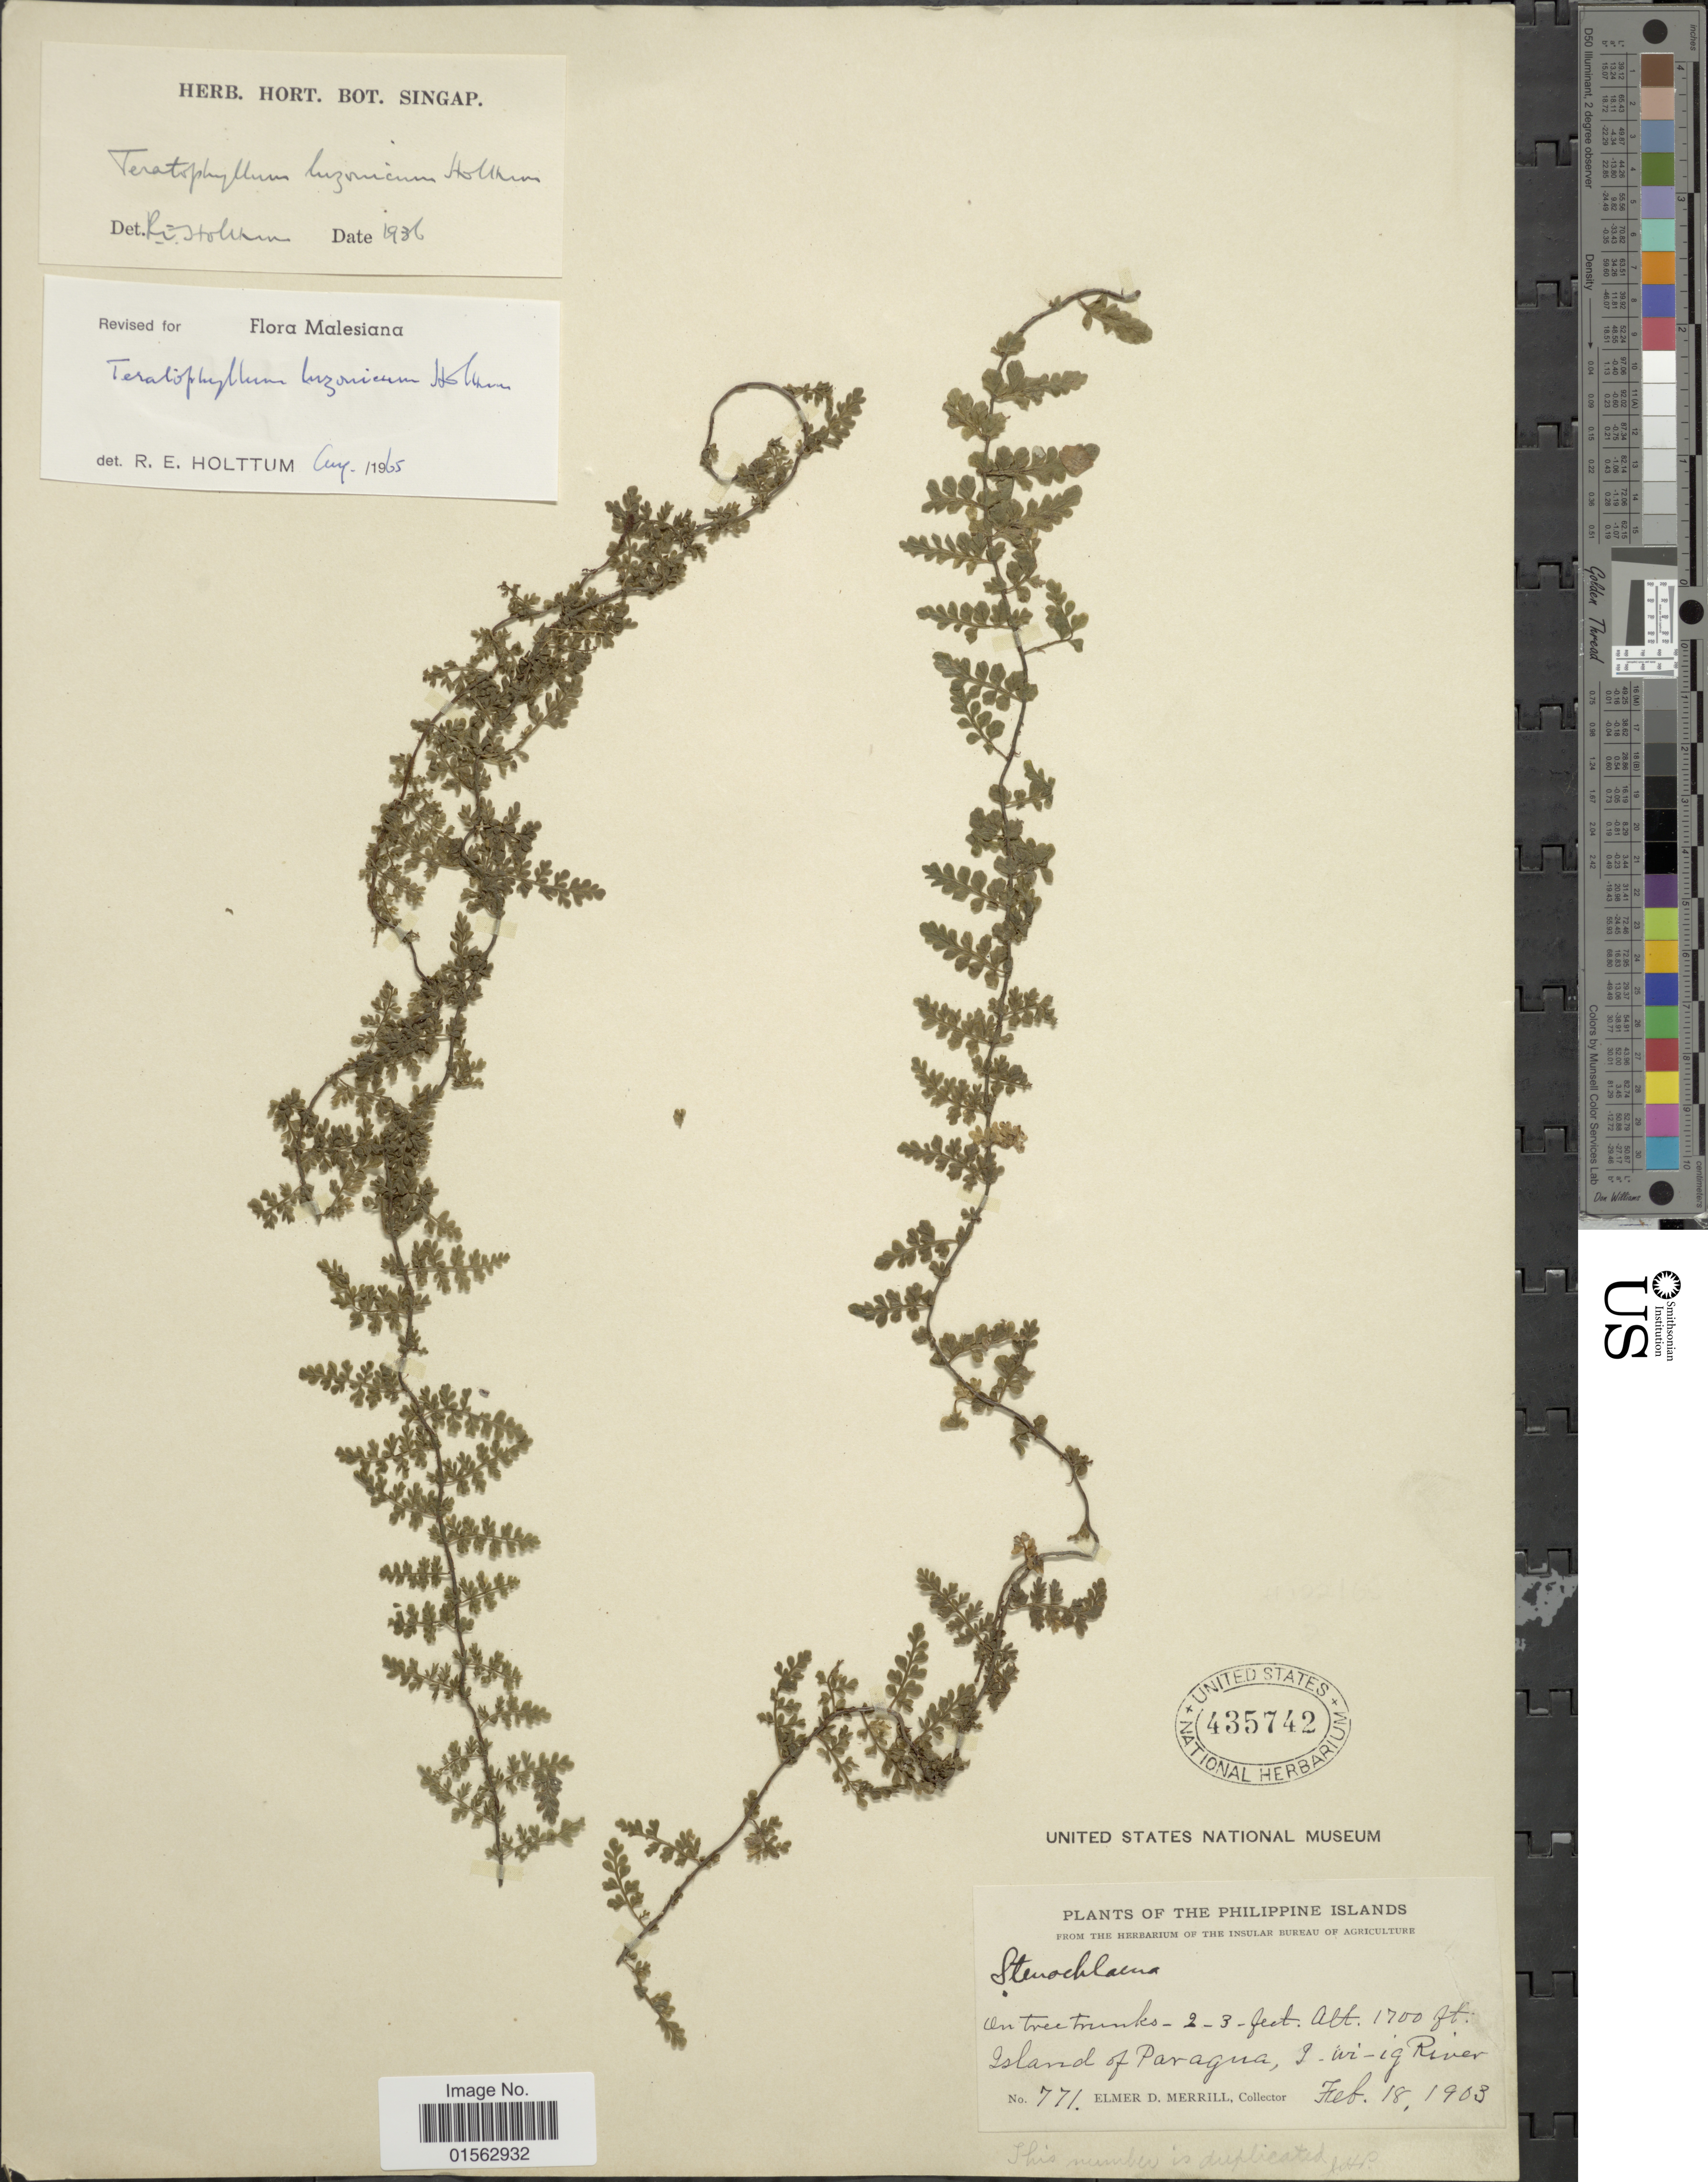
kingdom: Plantae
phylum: Tracheophyta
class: Polypodiopsida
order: Polypodiales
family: Dryopteridaceae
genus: Teratophyllum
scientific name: Teratophyllum luzonicum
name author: Holttum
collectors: E. D. Merrill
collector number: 771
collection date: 1903-02-18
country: Philippines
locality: Philippines Islands, Island of Paragua, I-wi-ig River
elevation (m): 518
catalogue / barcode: US 435742